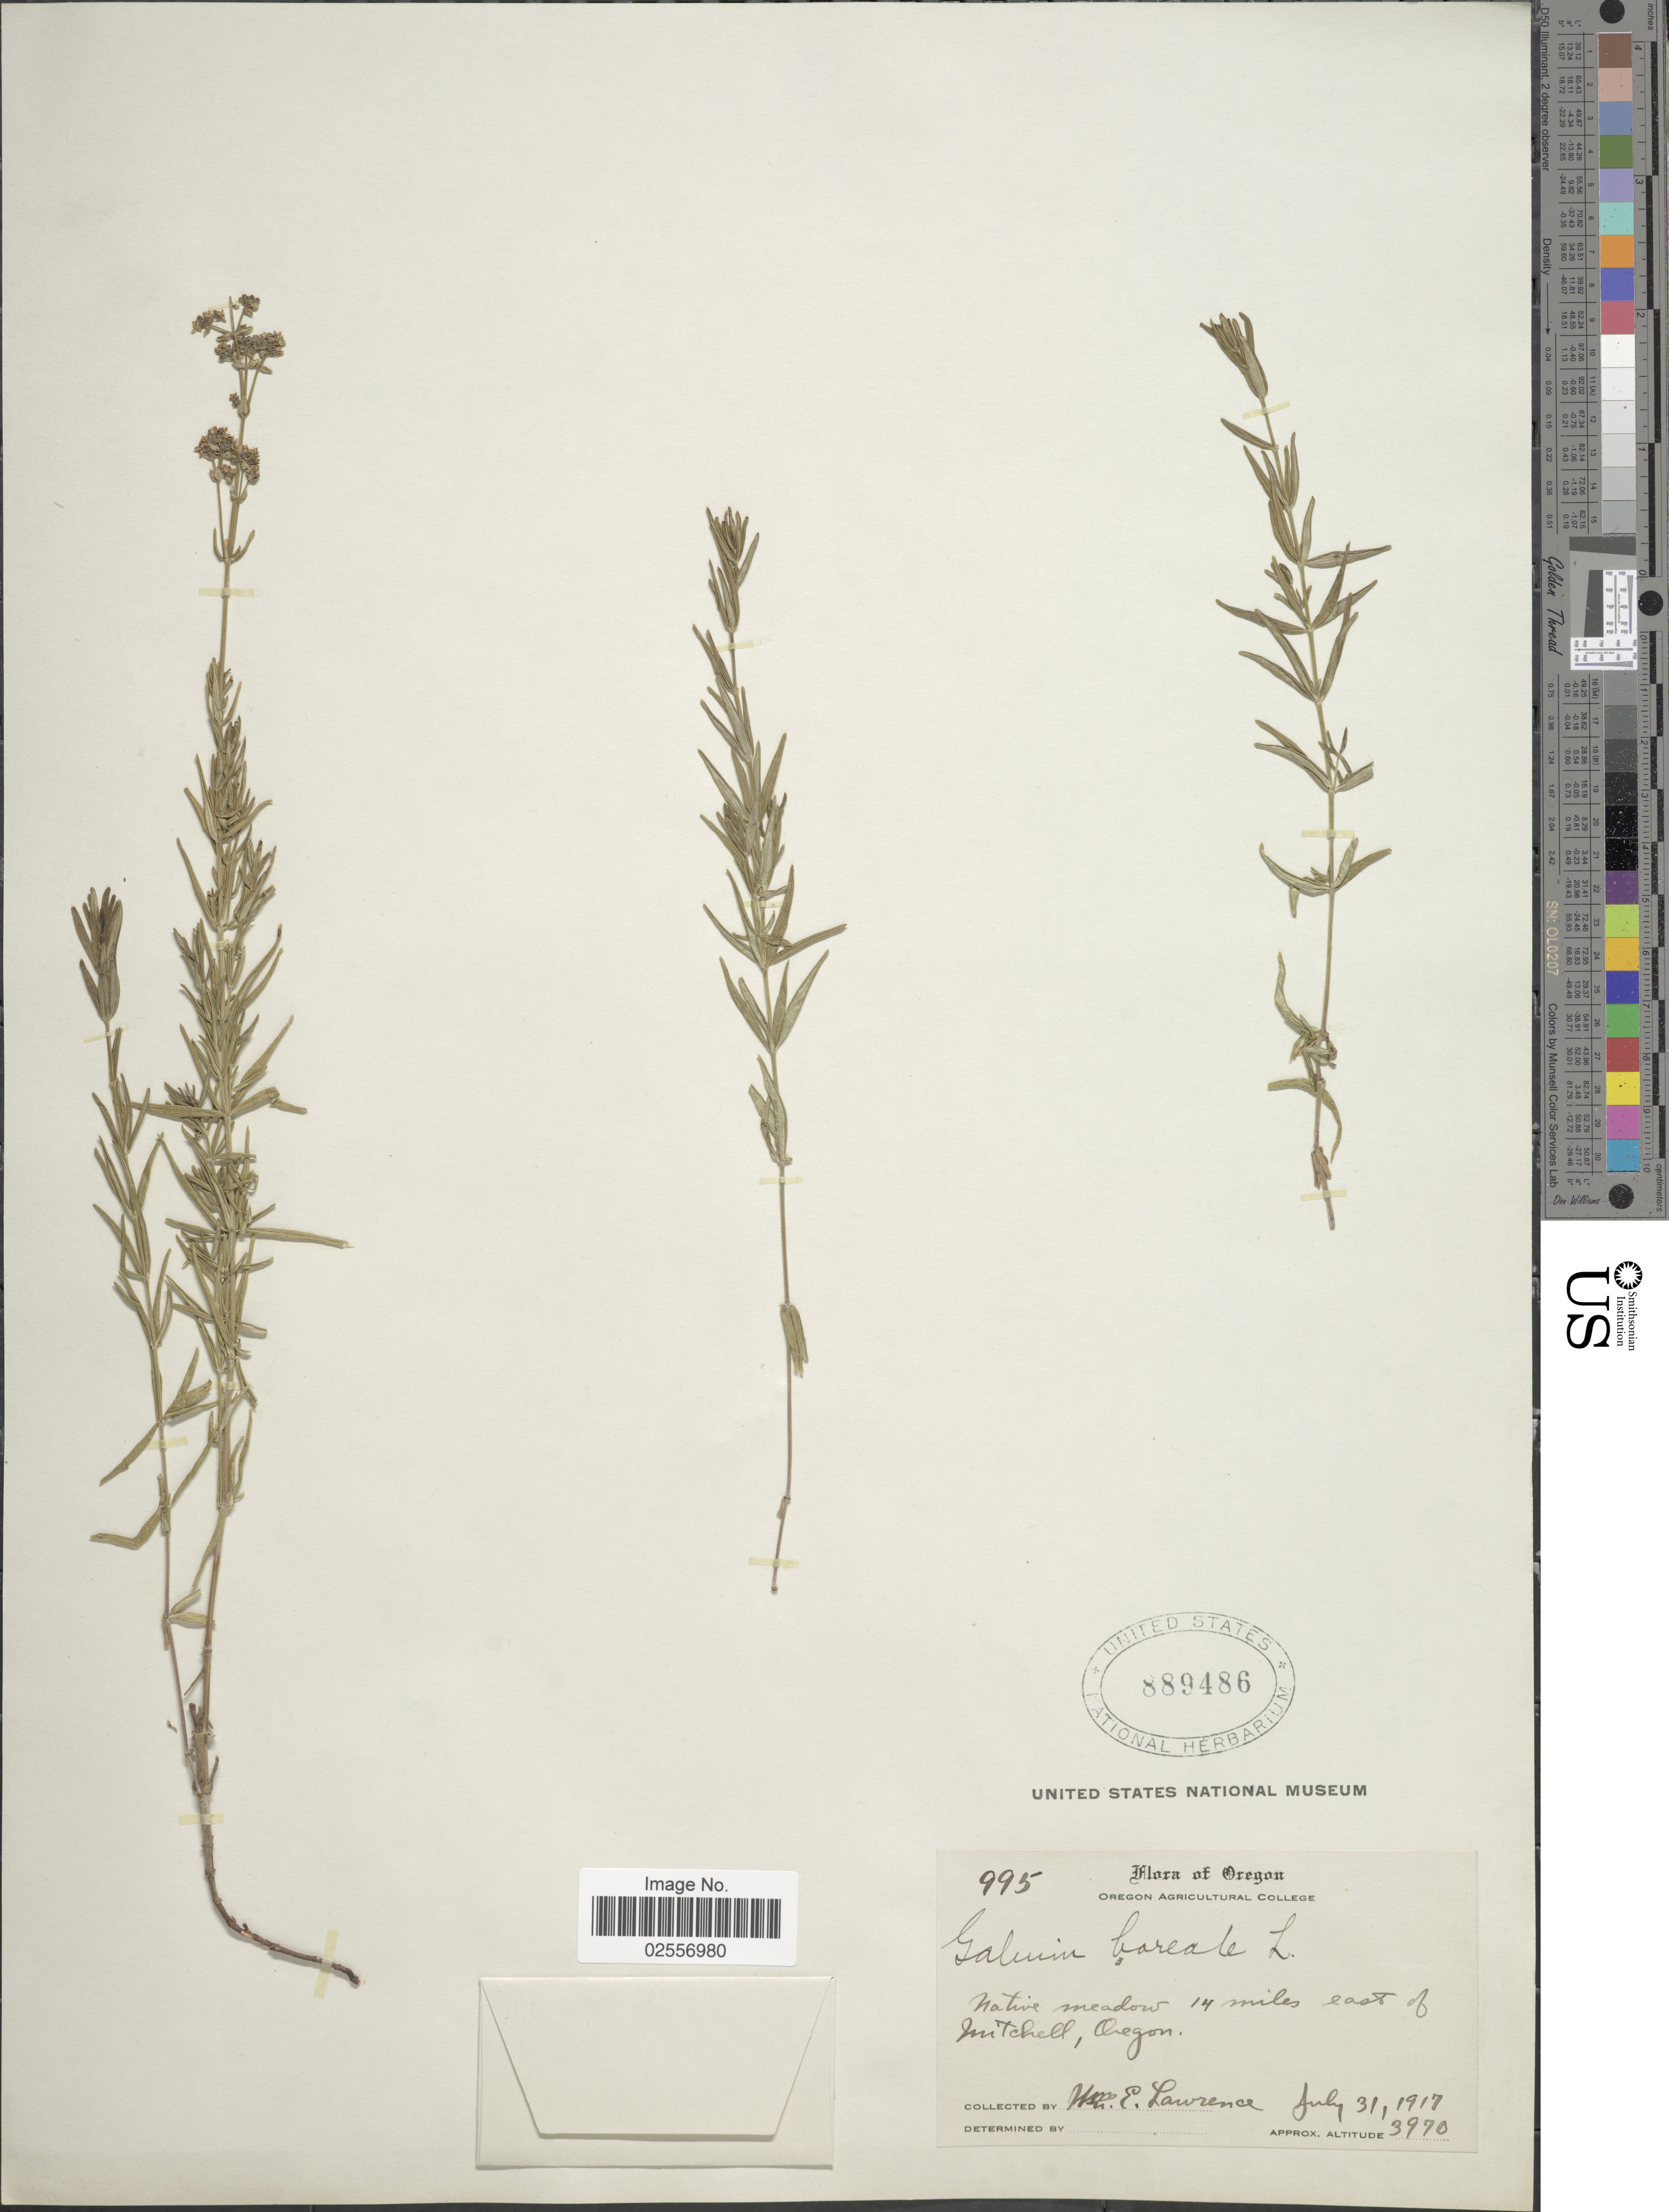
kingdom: Plantae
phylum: Tracheophyta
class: Magnoliopsida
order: Gentianales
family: Rubiaceae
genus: Galium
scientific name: Galium boreale L.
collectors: W. Lawrence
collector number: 995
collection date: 1917-07-31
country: United States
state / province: Oregon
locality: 14 miles east of Mitchell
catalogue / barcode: US 889486